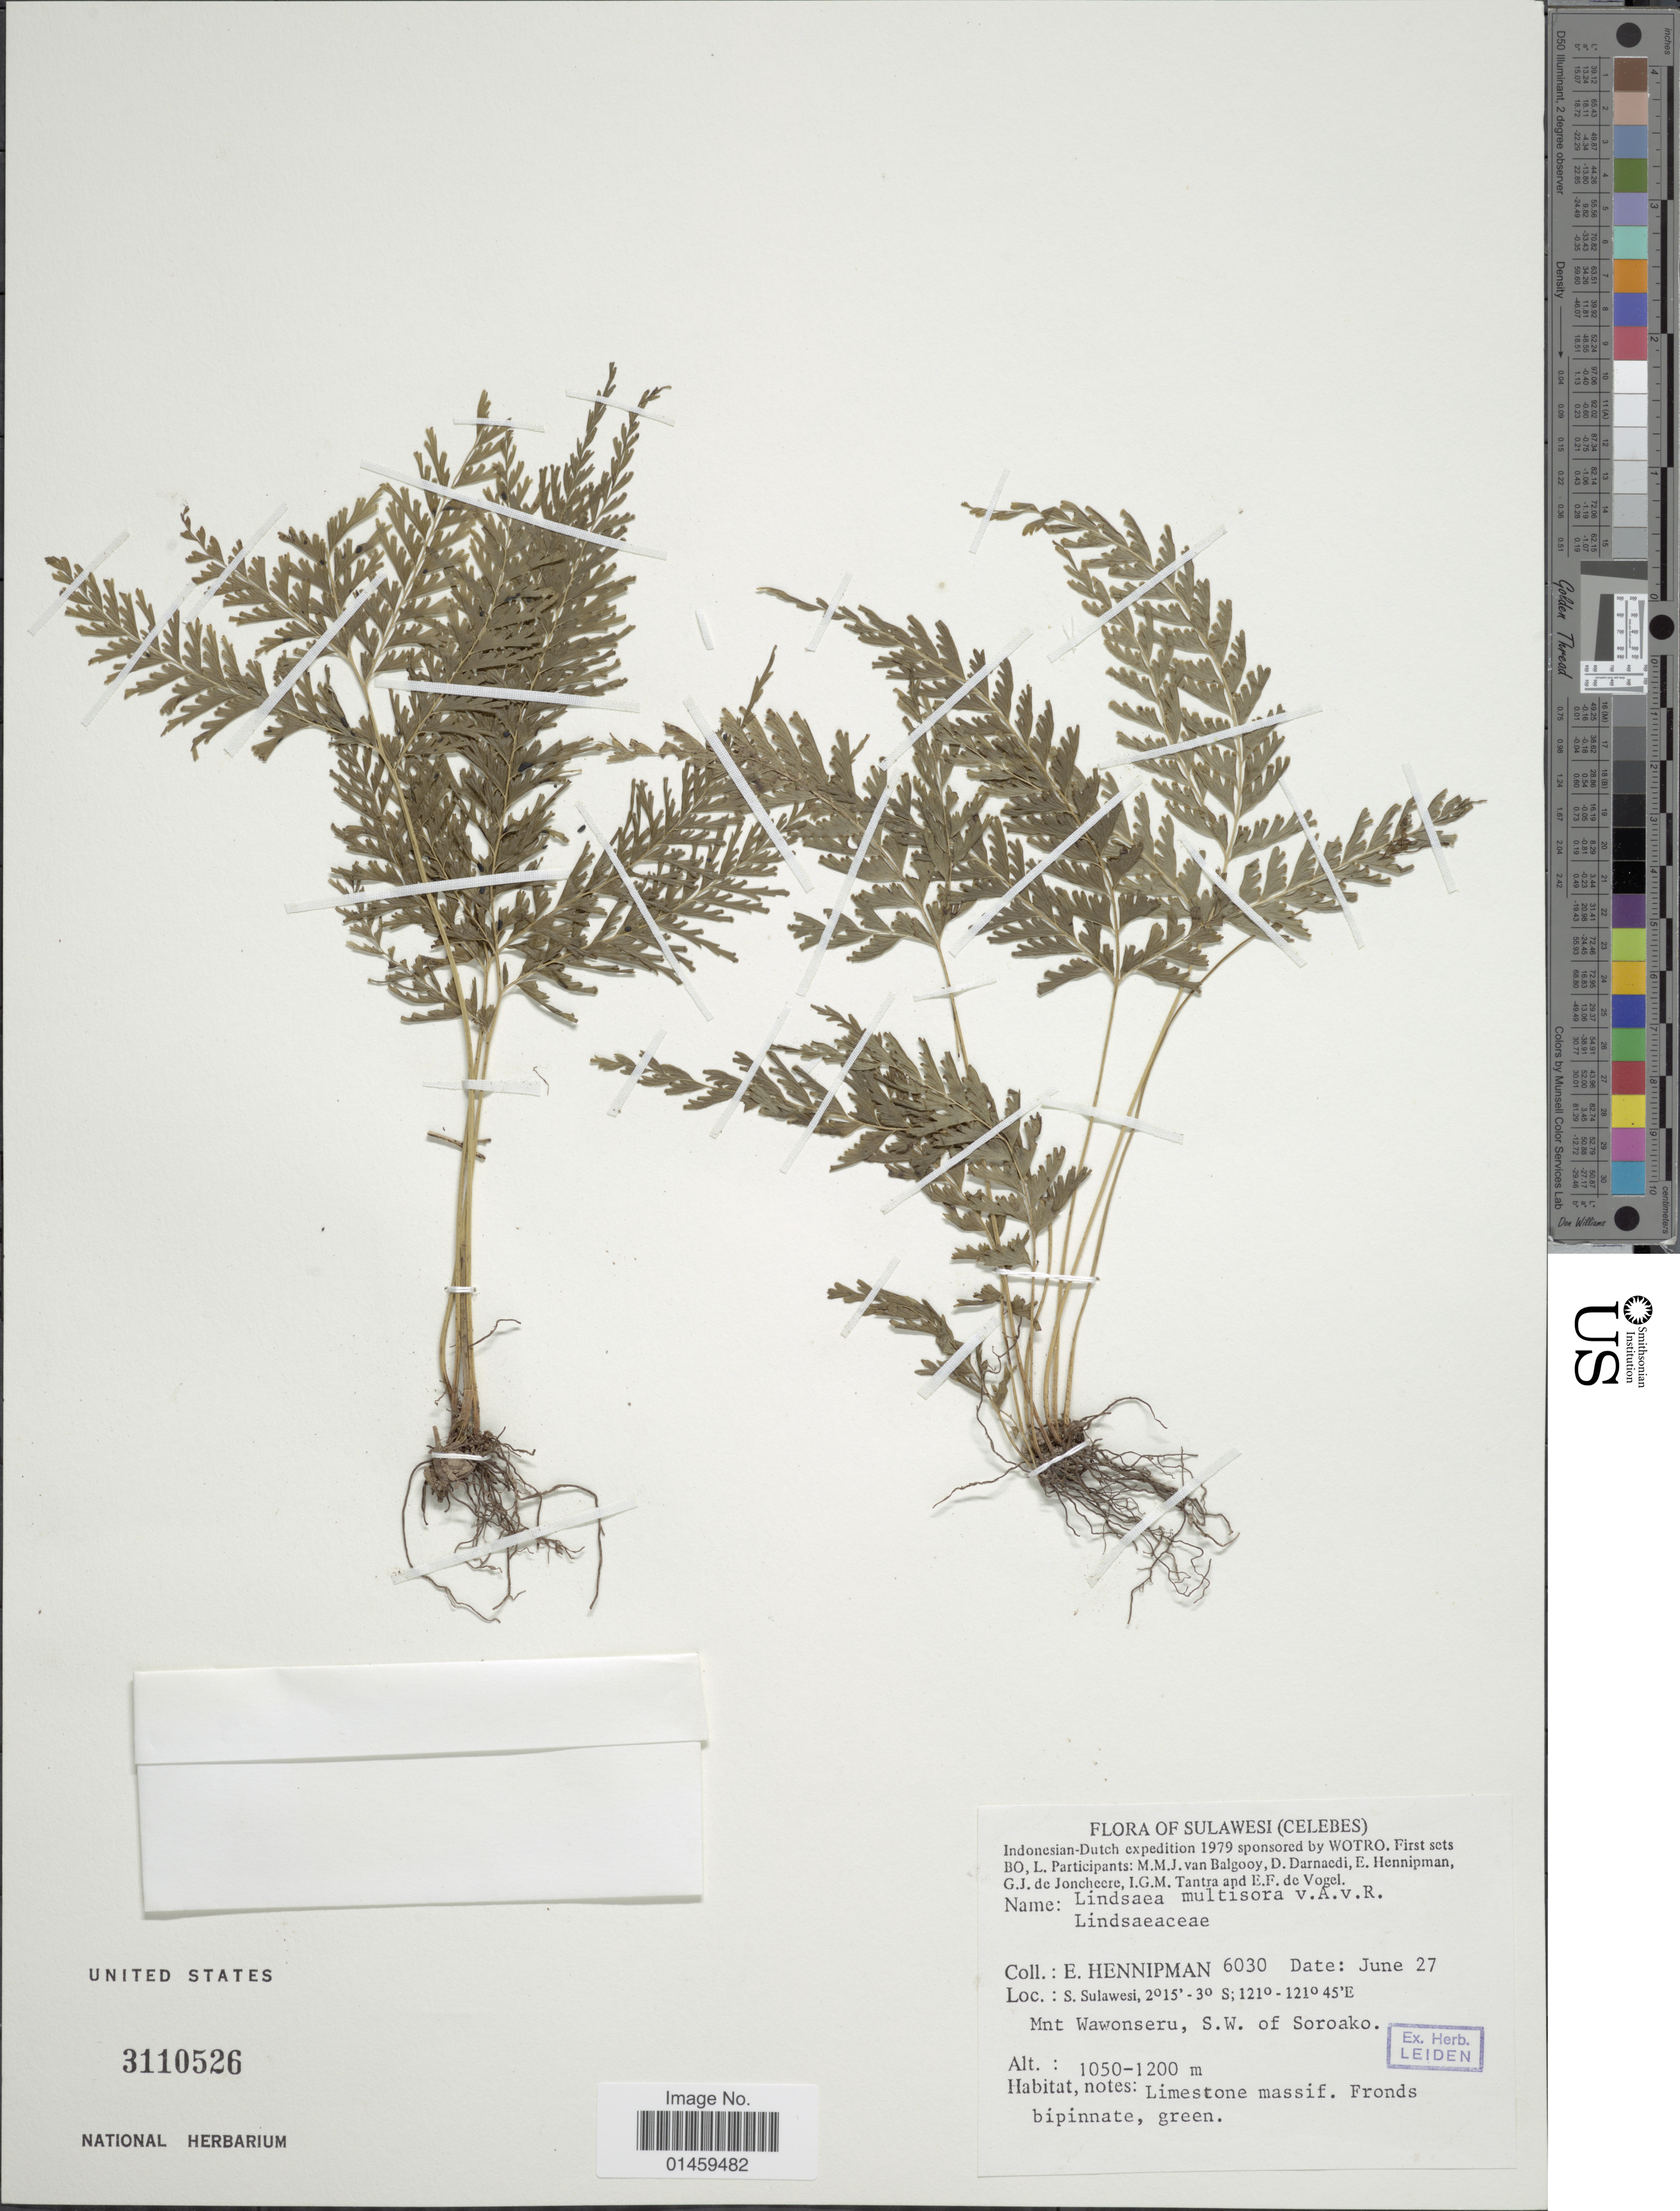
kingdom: Plantae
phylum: Tracheophyta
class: Polypodiopsida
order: Polypodiales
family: Lindsaeaceae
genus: Lindsaea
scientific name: Lindsaea multisora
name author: Alderw.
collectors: E. Hennipman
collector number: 6030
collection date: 1979-06-27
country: Indonesia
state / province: Sulawesi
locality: Celebes. S. Sulawesi. Mnt Wawonseru, S.W. of Soroako.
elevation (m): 1050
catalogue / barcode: US 3110526